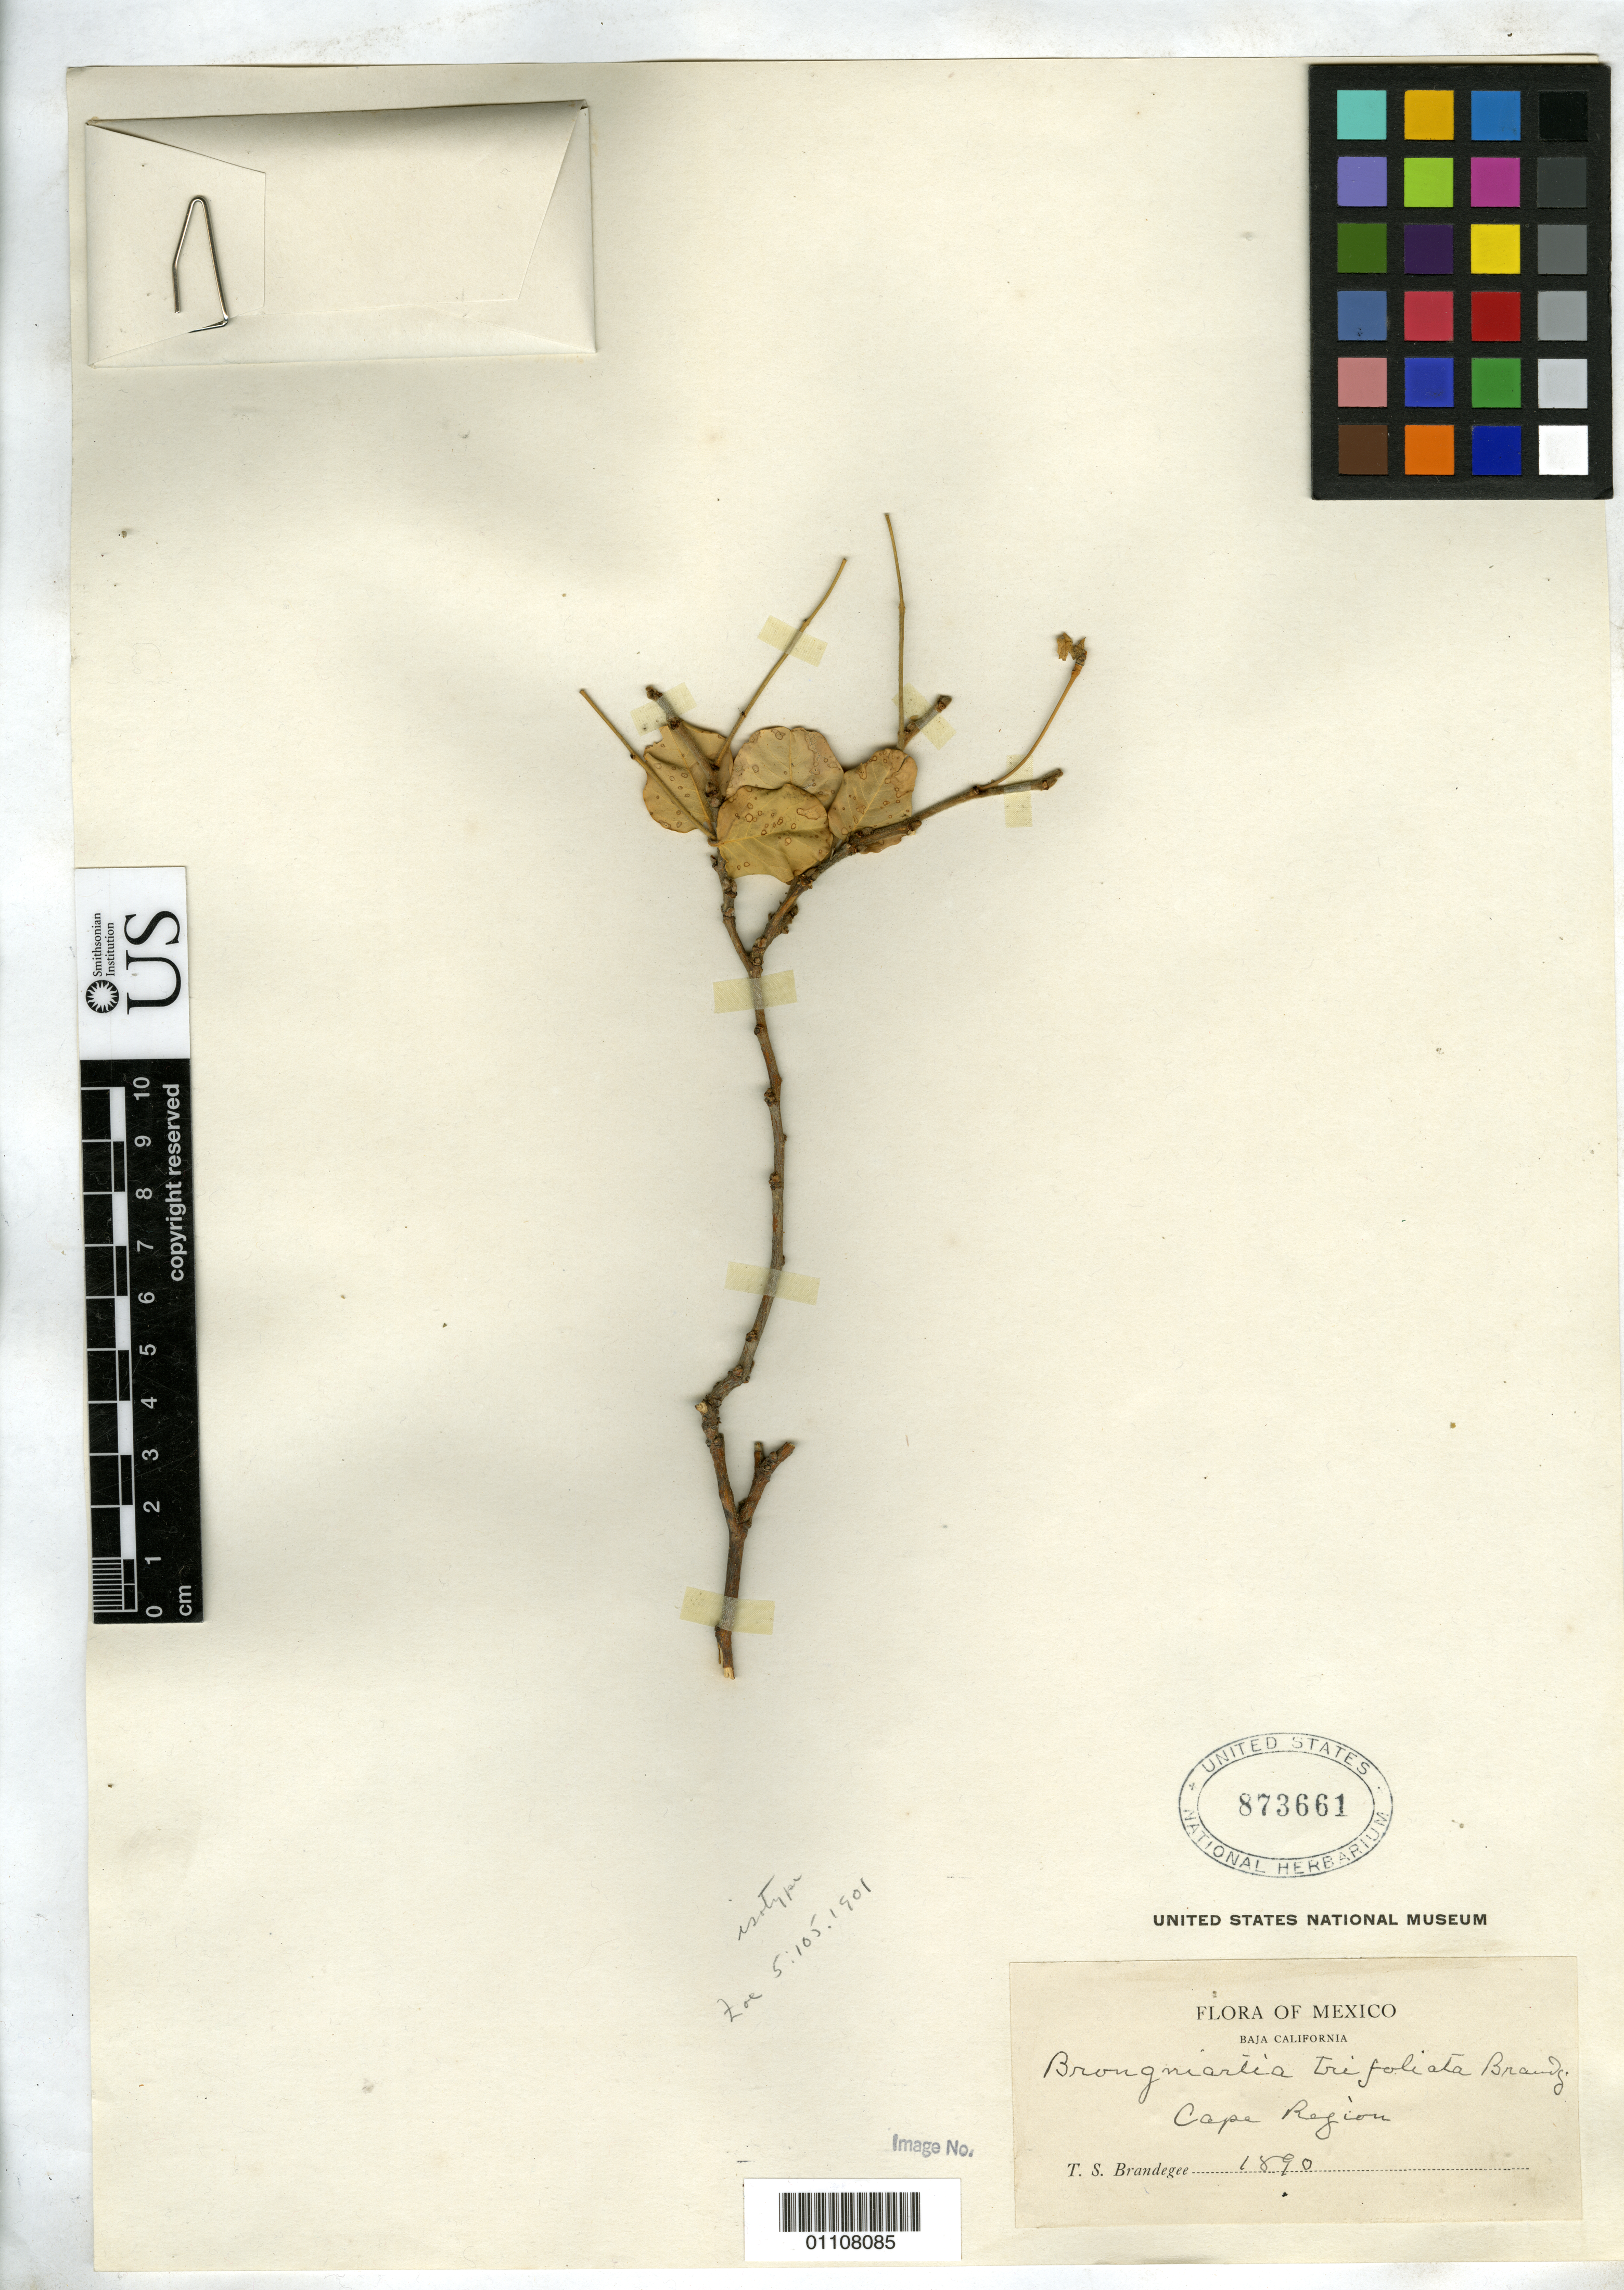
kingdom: Plantae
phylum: Tracheophyta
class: Magnoliopsida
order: Fabales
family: Fabaceae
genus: Brongniartia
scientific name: Brongniartia trifoliata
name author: Brandegee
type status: Possible Isotype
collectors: T. S. Brandegee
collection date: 1890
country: Mexico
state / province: Baja California Norte / Baja California Sur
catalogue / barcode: US 873661